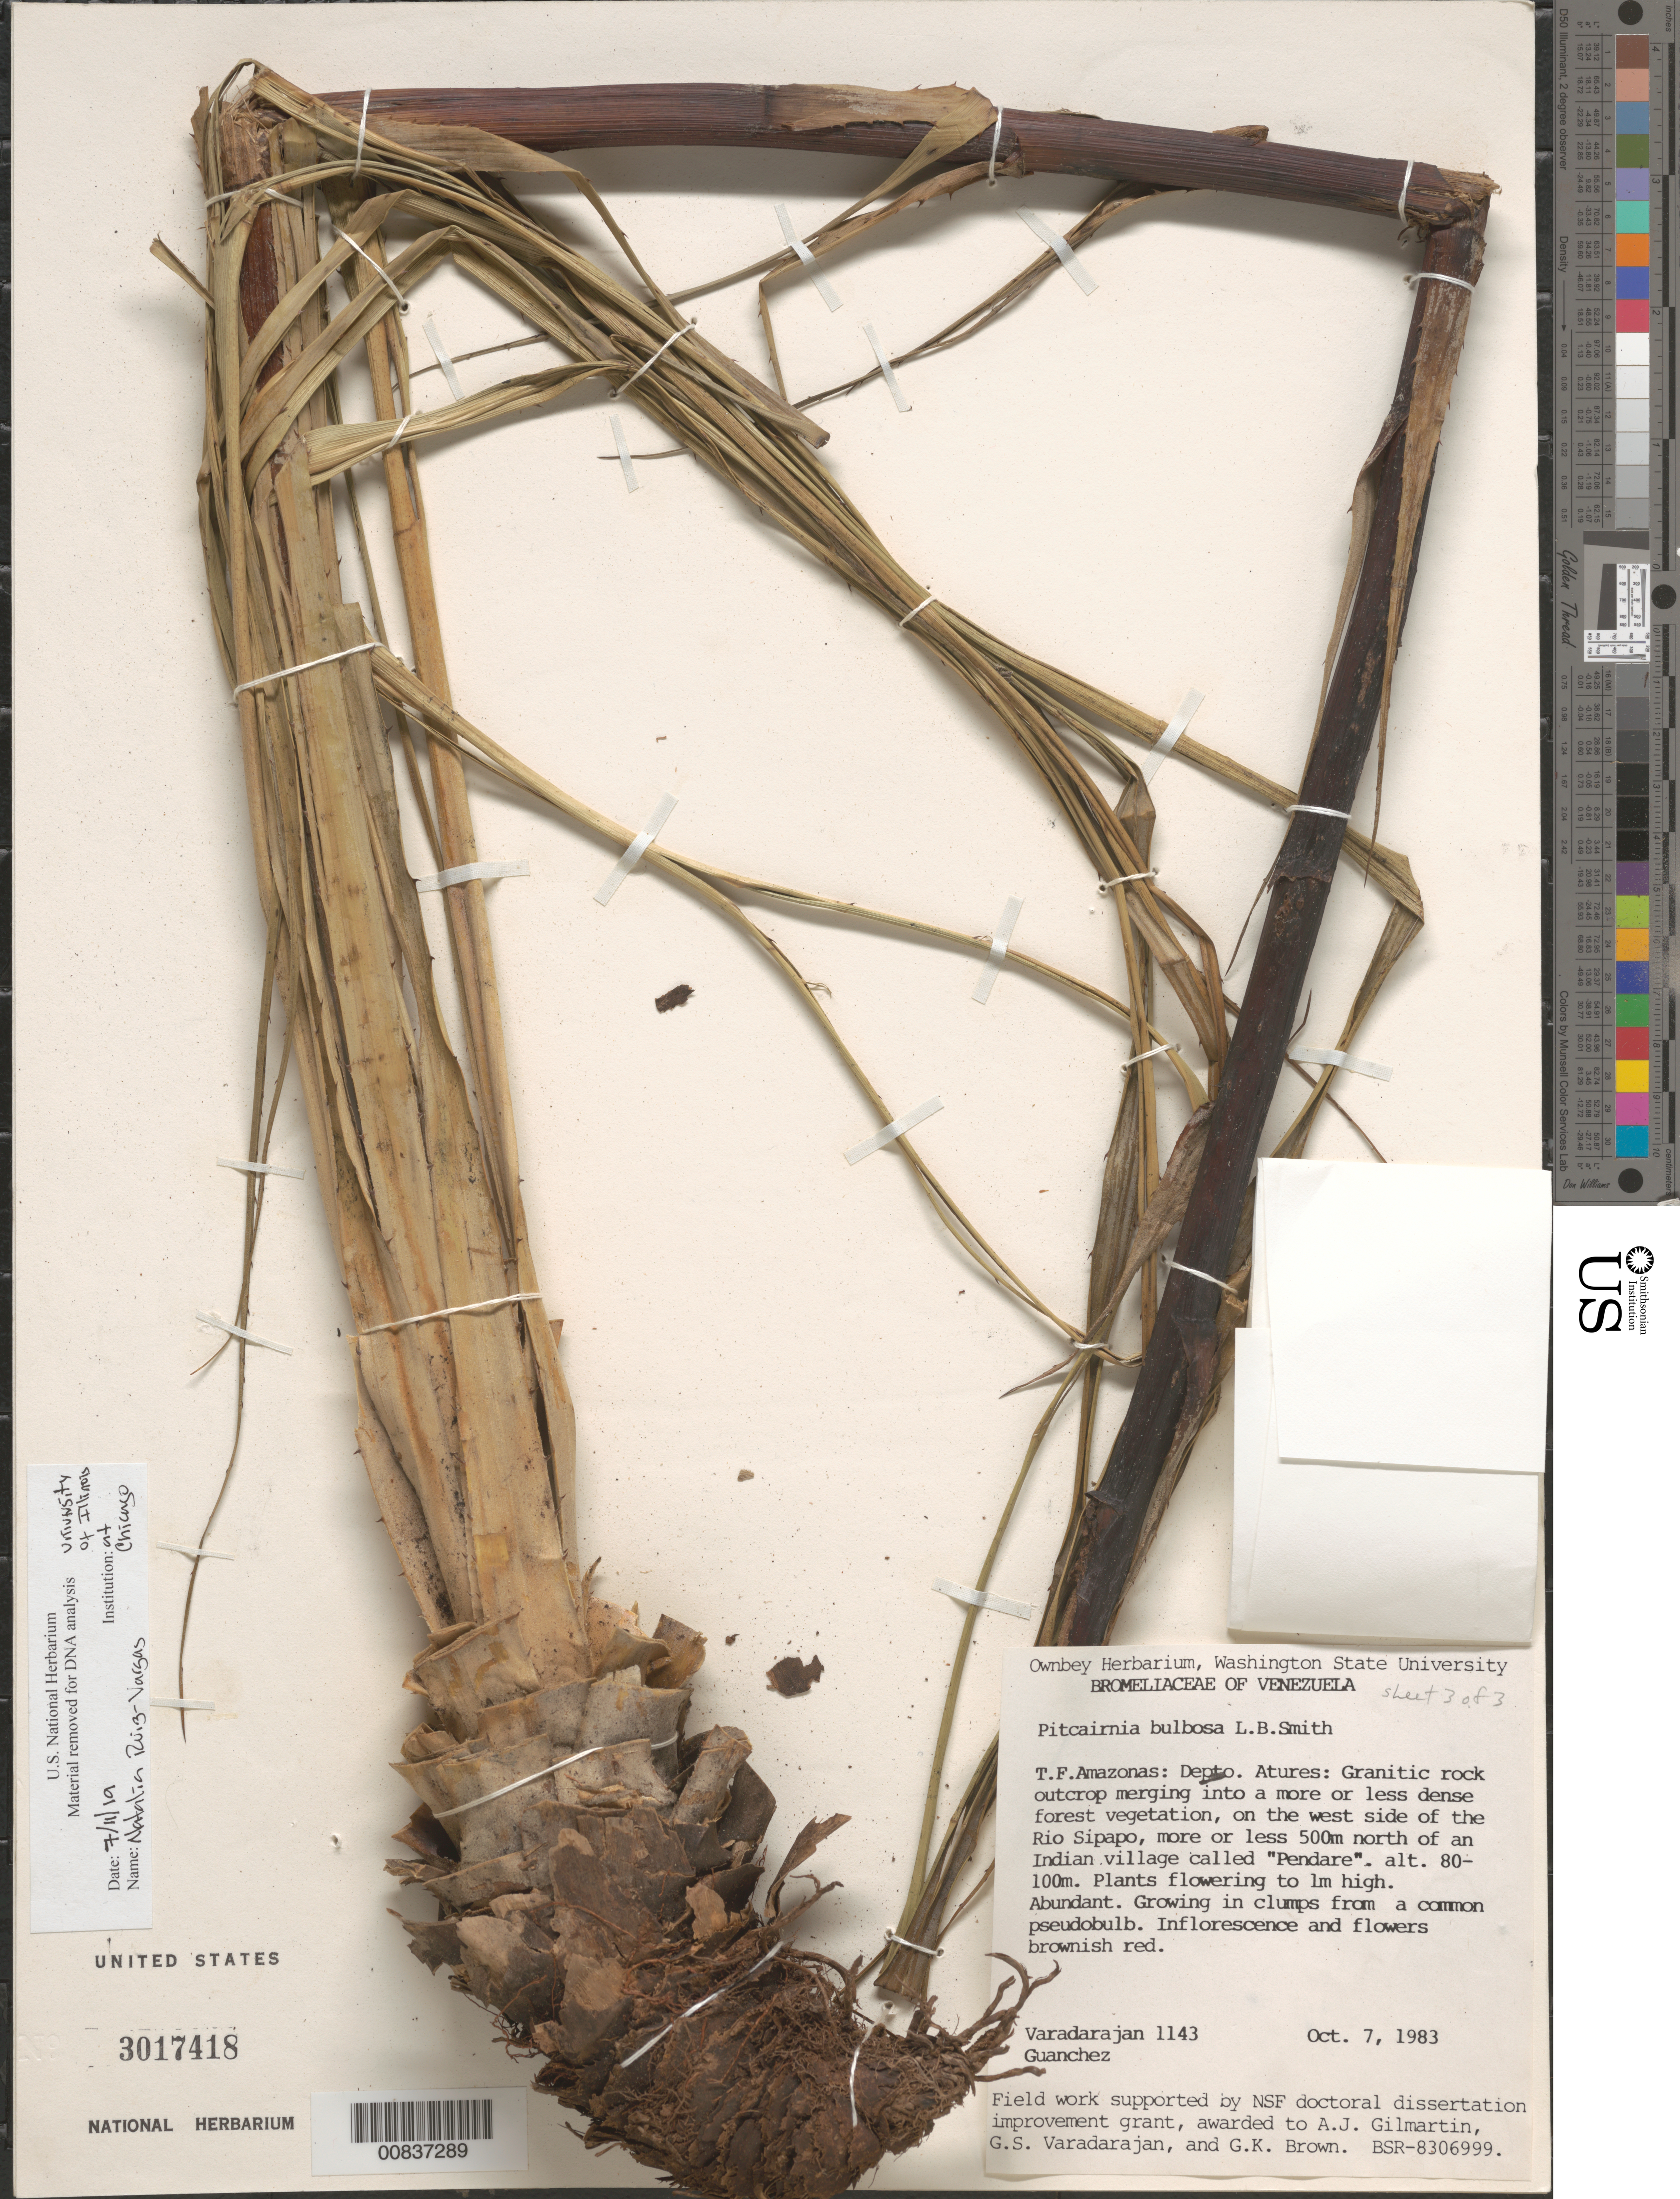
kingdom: Plantae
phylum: Tracheophyta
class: Liliopsida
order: Poales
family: Bromeliaceae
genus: Pitcairnia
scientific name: Pitcairnia bulbosa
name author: L.B. Sm.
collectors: G. S. Varadarajan & -. Guanchez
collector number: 1143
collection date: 1983-10-07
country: Venezuela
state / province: Amazonas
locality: T.F. Amazonas: Depto. Atures: Granitic rock outcrop merging into a more or less dense forest vegetation, on the west side of the Rio Sipapo, more or less 500m north of an Indian village called "Pendare".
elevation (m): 80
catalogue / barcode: US 3017418